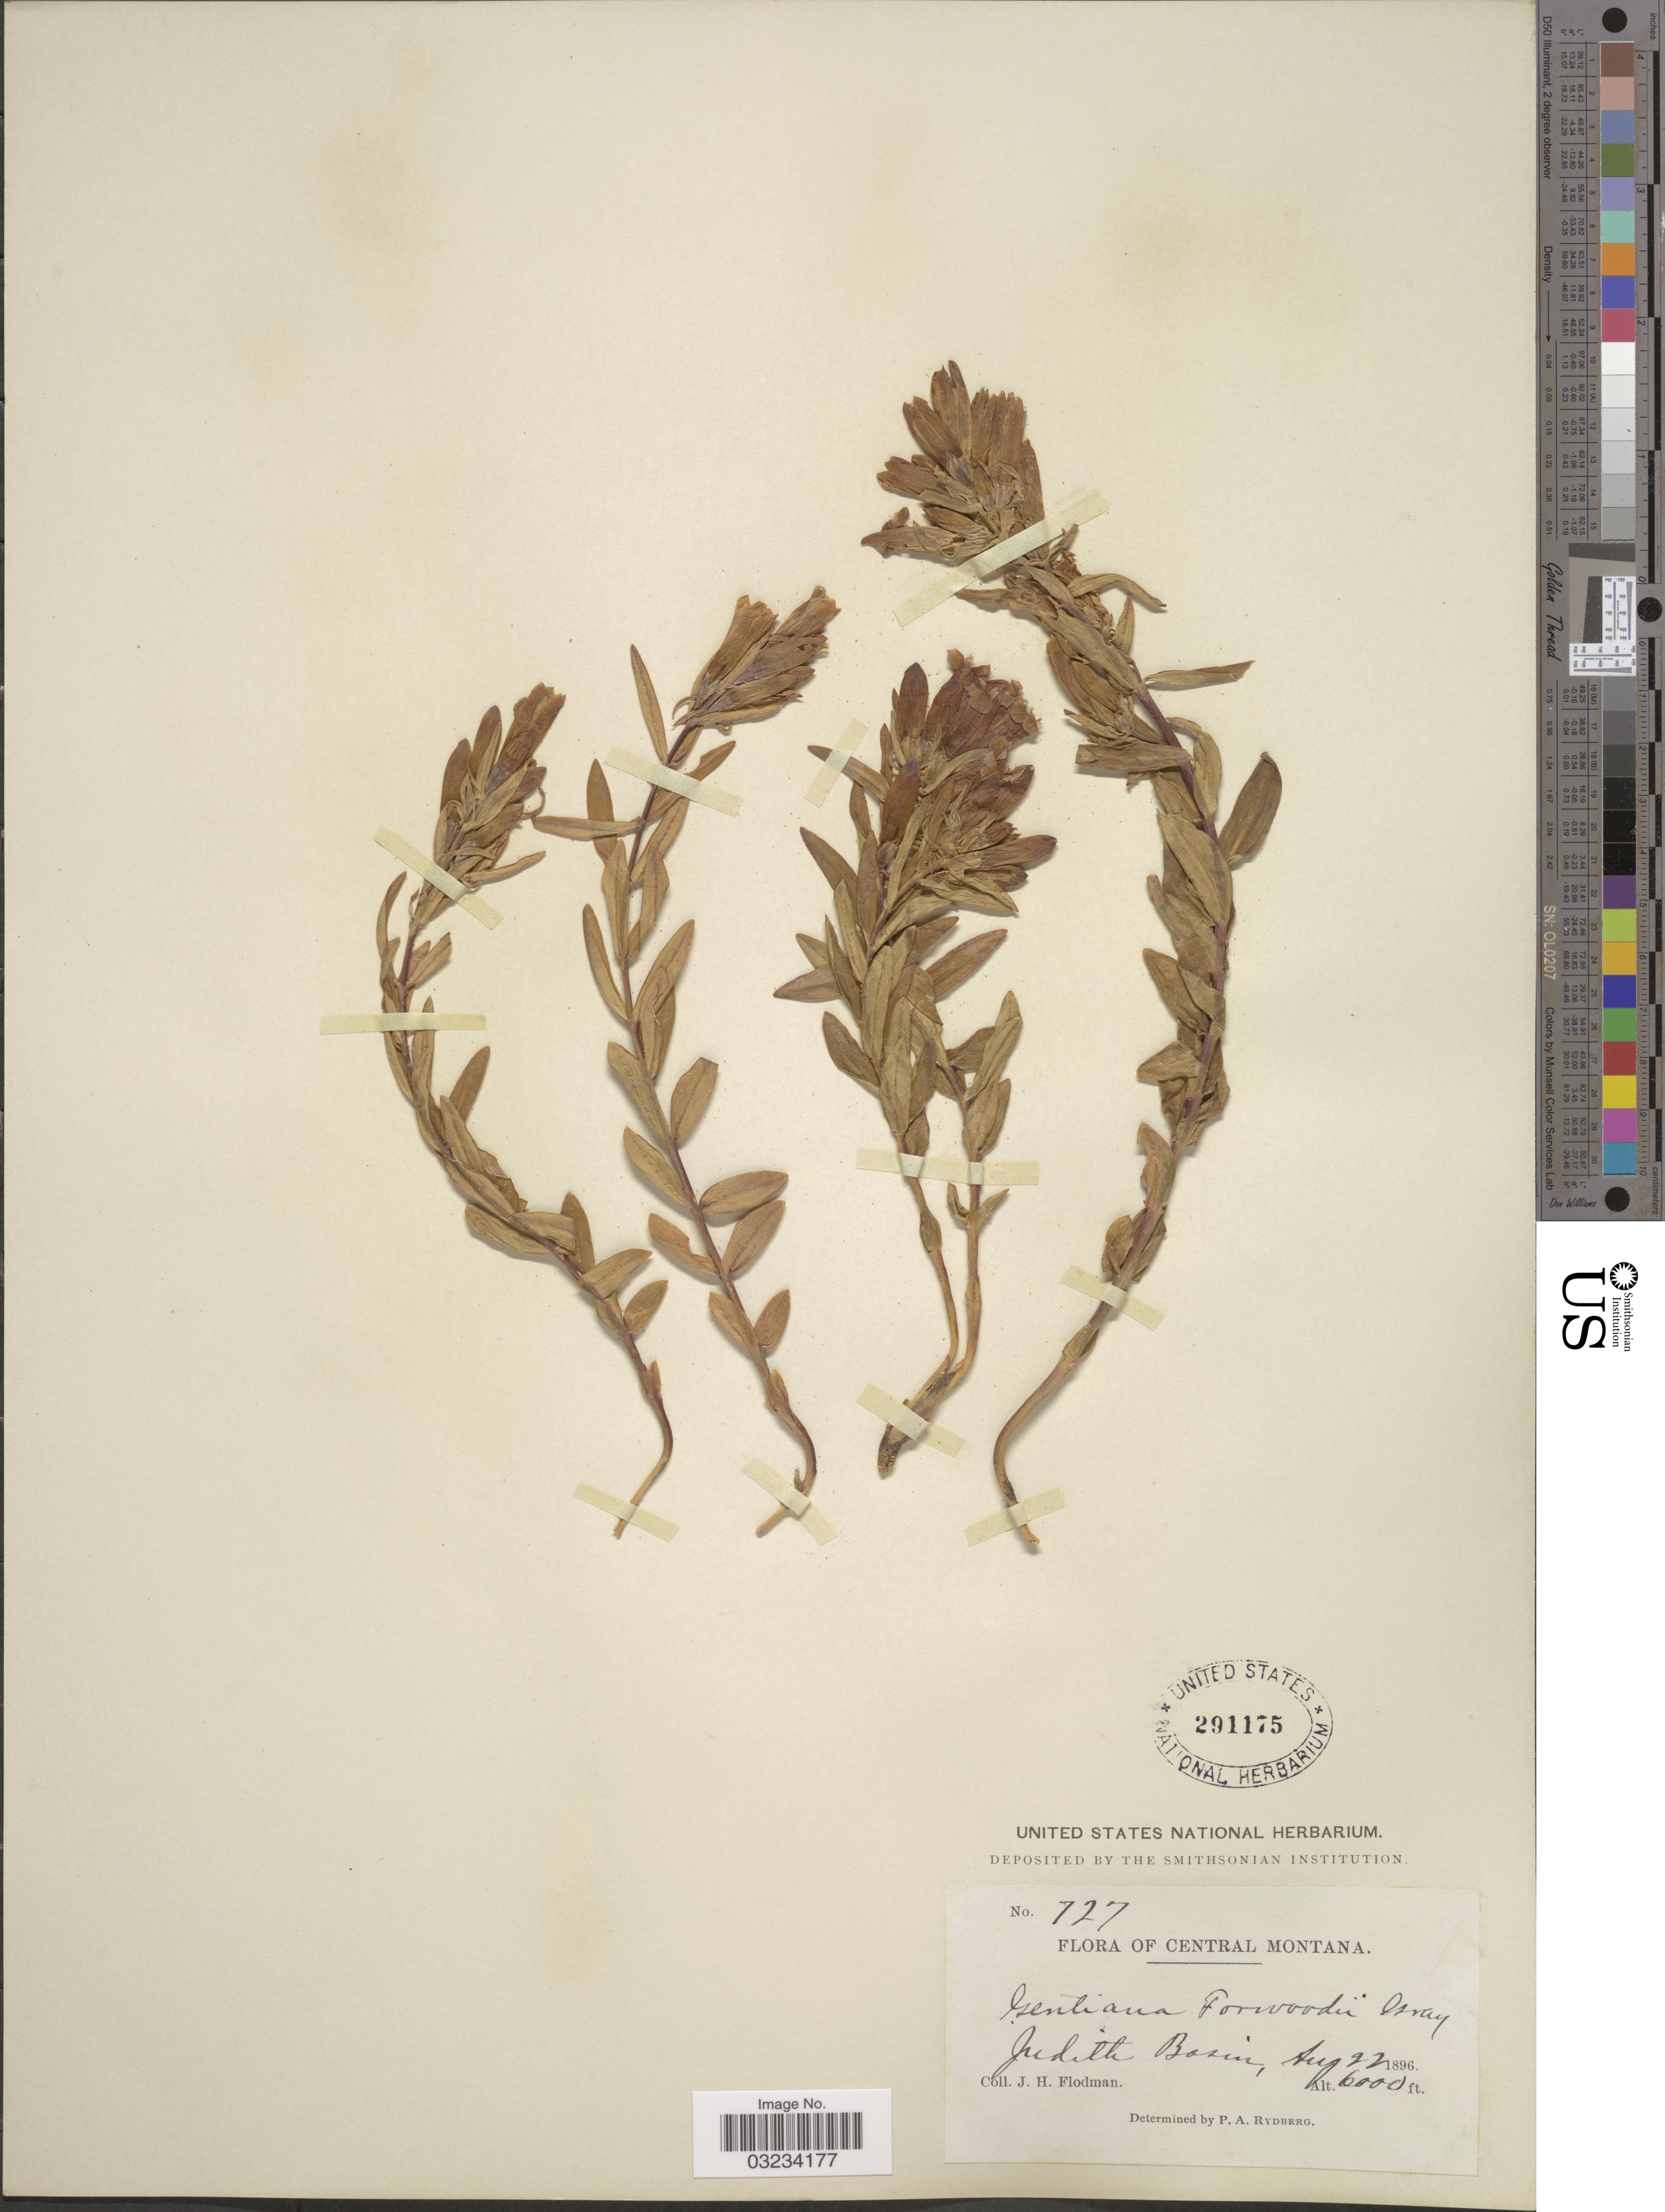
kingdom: Plantae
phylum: Tracheophyta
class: Magnoliopsida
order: Gentianales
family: Gentianaceae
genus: Gentiana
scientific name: Gentiana forwoodii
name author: A. Gray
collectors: J. Flodman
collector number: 727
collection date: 1896-08-22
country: United States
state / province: Montana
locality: Central Montana, Judith Basin.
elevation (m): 1829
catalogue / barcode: US 291175